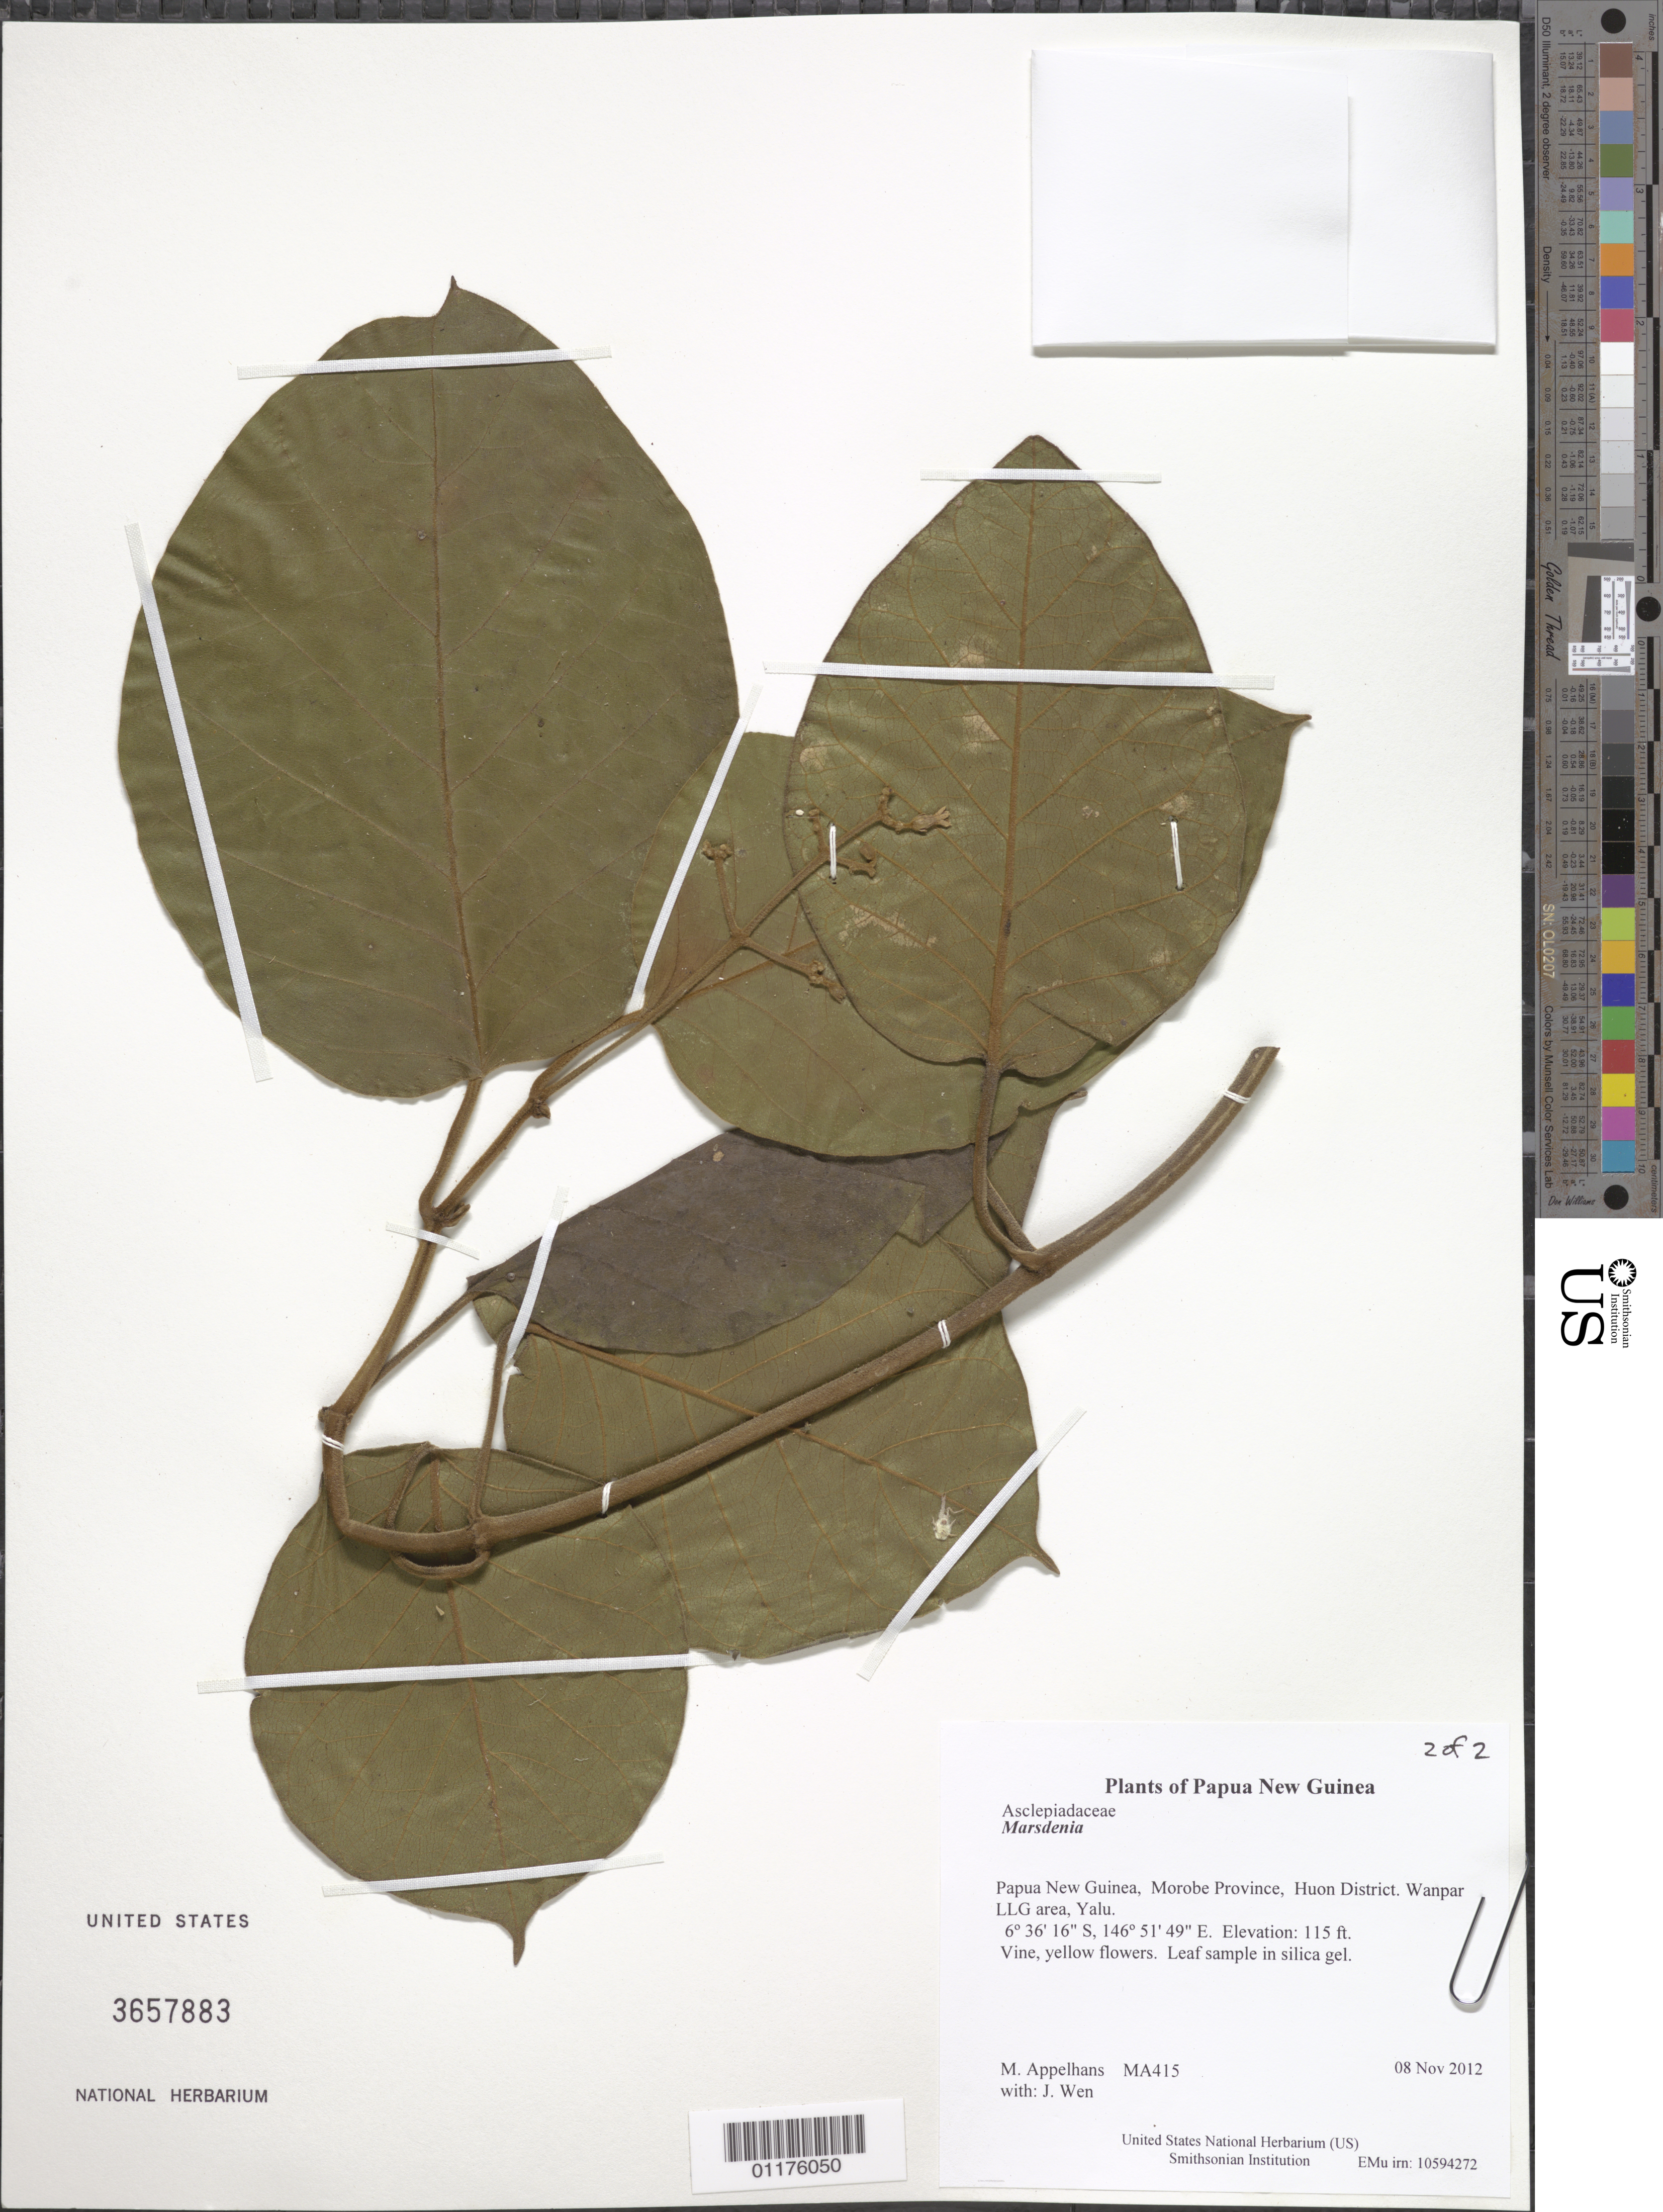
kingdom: Plantae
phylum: Tracheophyta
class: Magnoliopsida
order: Gentianales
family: Apocynaceae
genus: Marsdenia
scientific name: Marsdenia sp.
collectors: J. Wen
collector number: MA415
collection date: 2012-11-08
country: Papua New Guinea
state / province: Morobe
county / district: Huon District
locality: Wanpar LLG area, Yalu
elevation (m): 35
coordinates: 6° 36.268 S, 146 51.814 E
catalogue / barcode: US 3657883